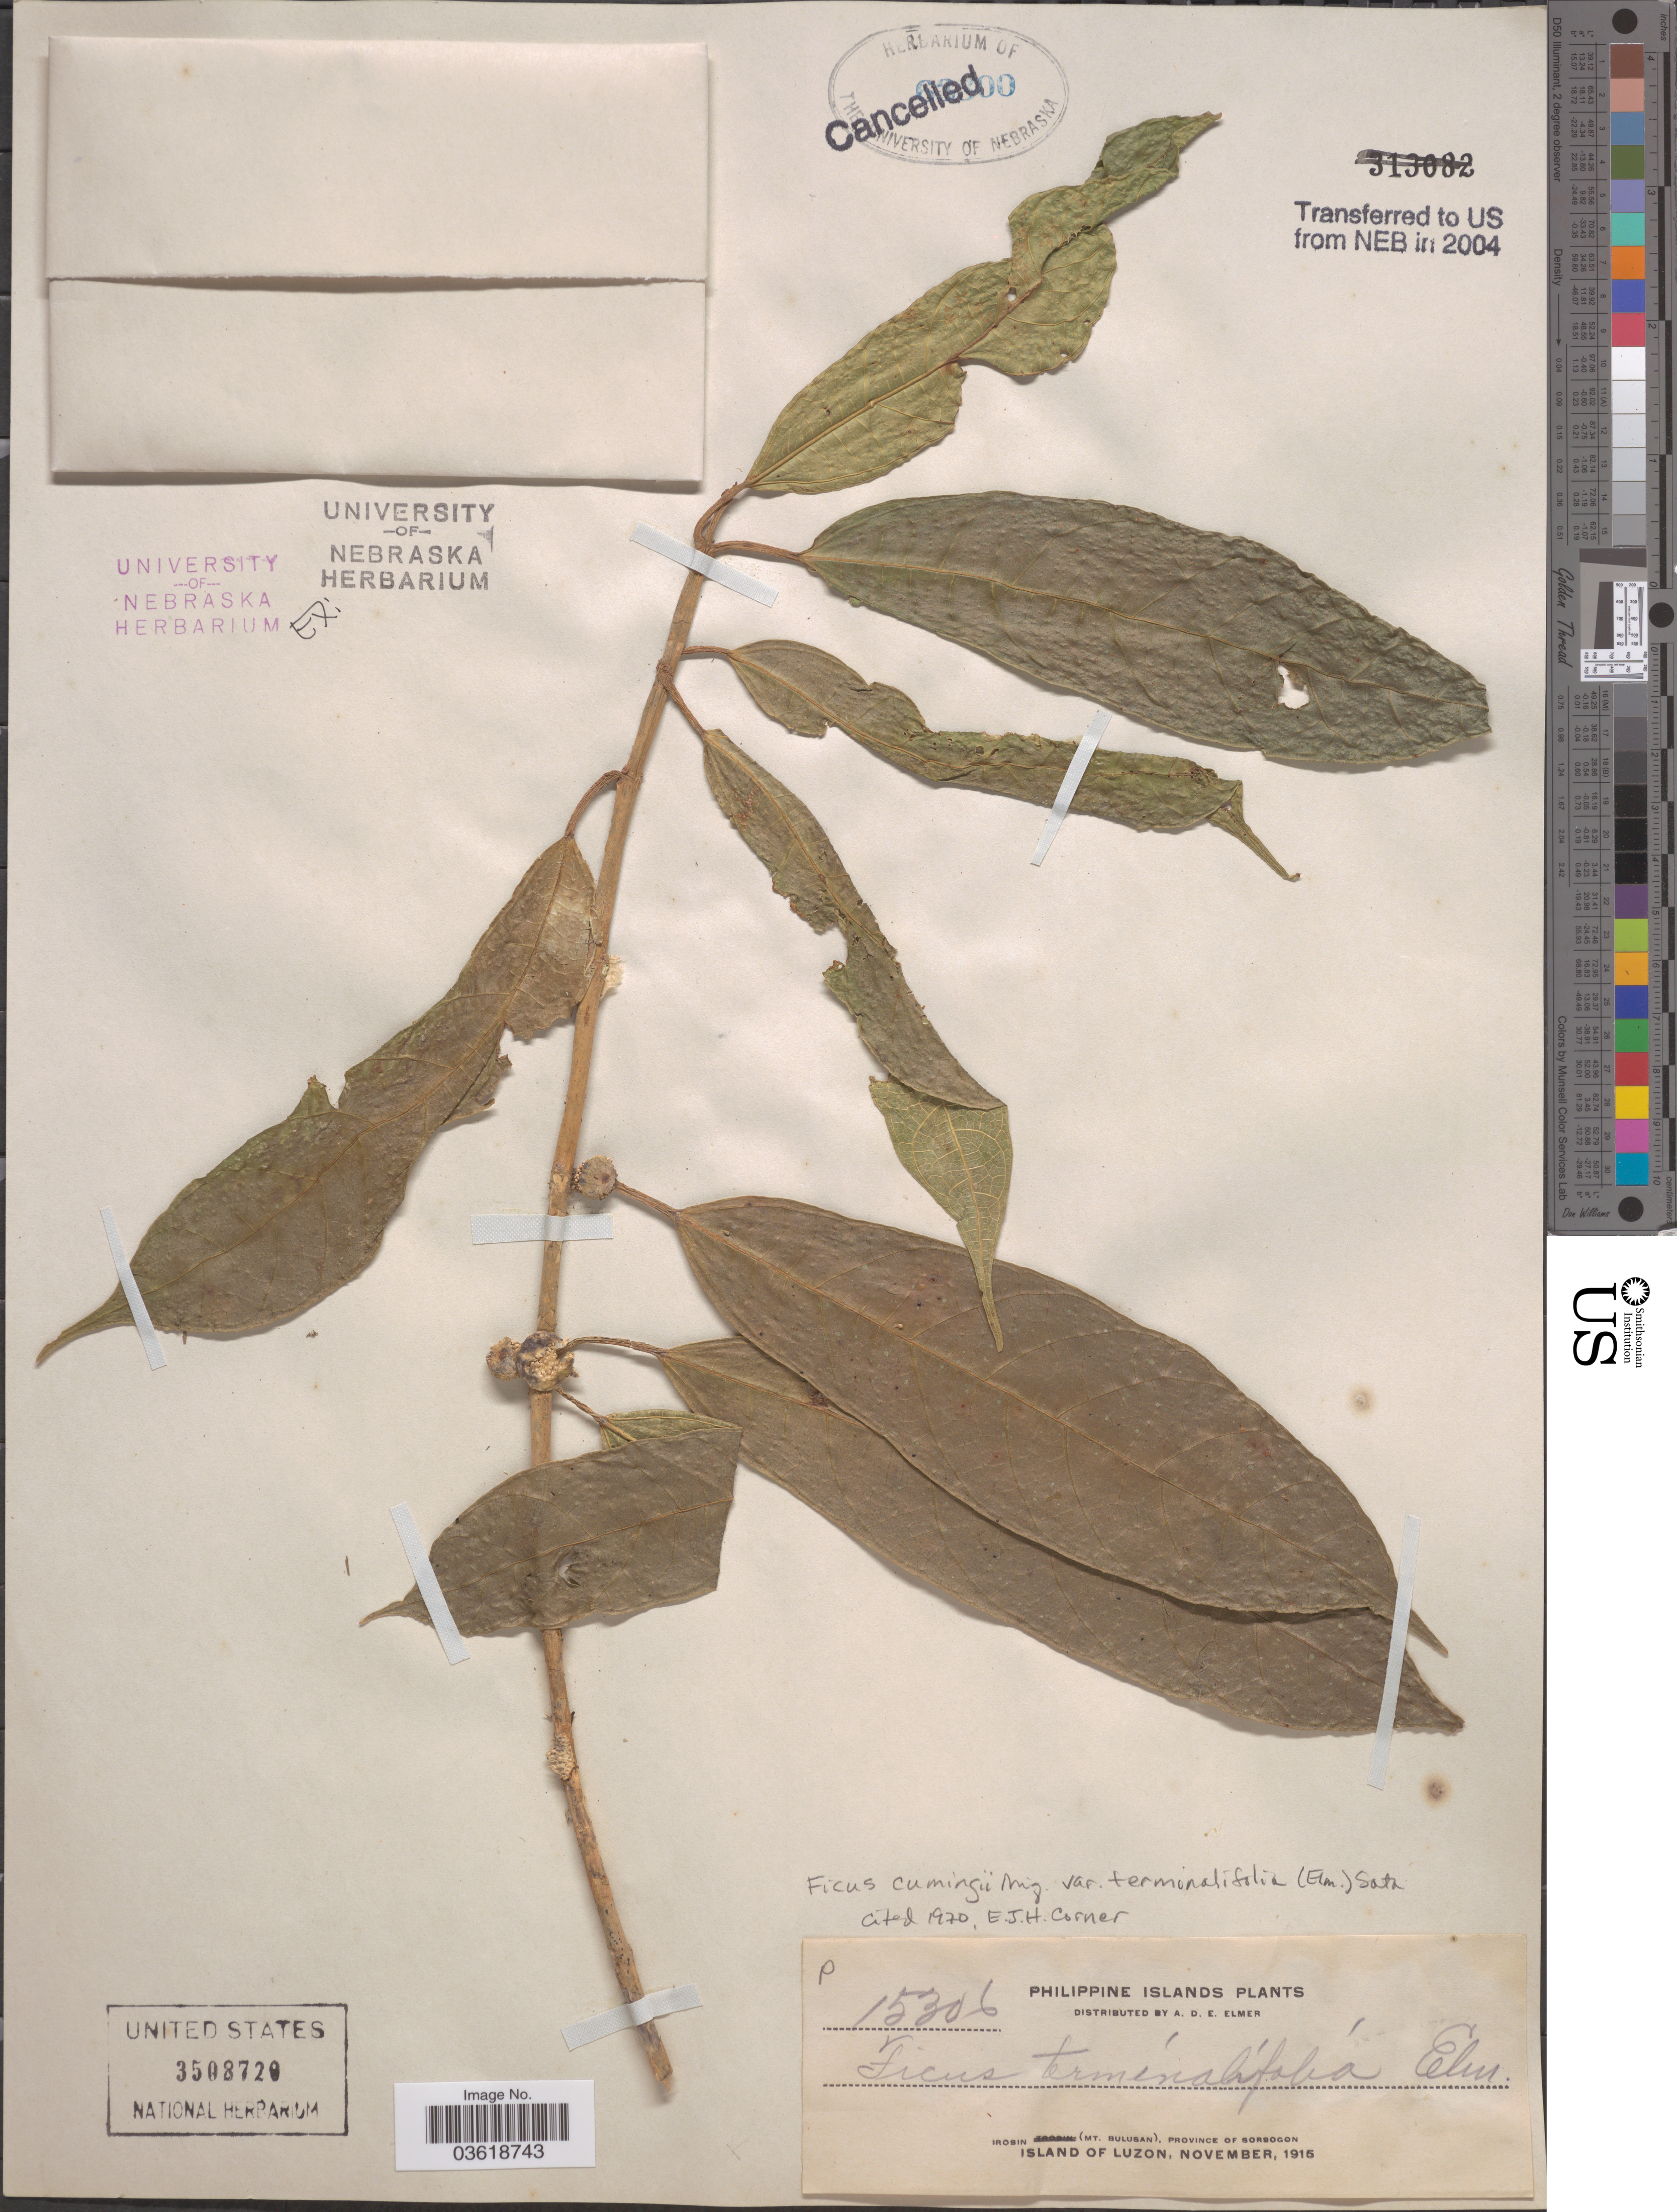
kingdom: Plantae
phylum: Tracheophyta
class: Magnoliopsida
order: Rosales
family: Moraceae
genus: Ficus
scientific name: Ficus cumingii var. terminalifolia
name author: (Elmer) Sata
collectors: A. D. E. Elmer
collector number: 15306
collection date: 1915-11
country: Philippines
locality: Philippine Islands. Irosin (Mt. Bulusan), Province of Sorsogon. Island of Luzon.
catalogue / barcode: US 3508720